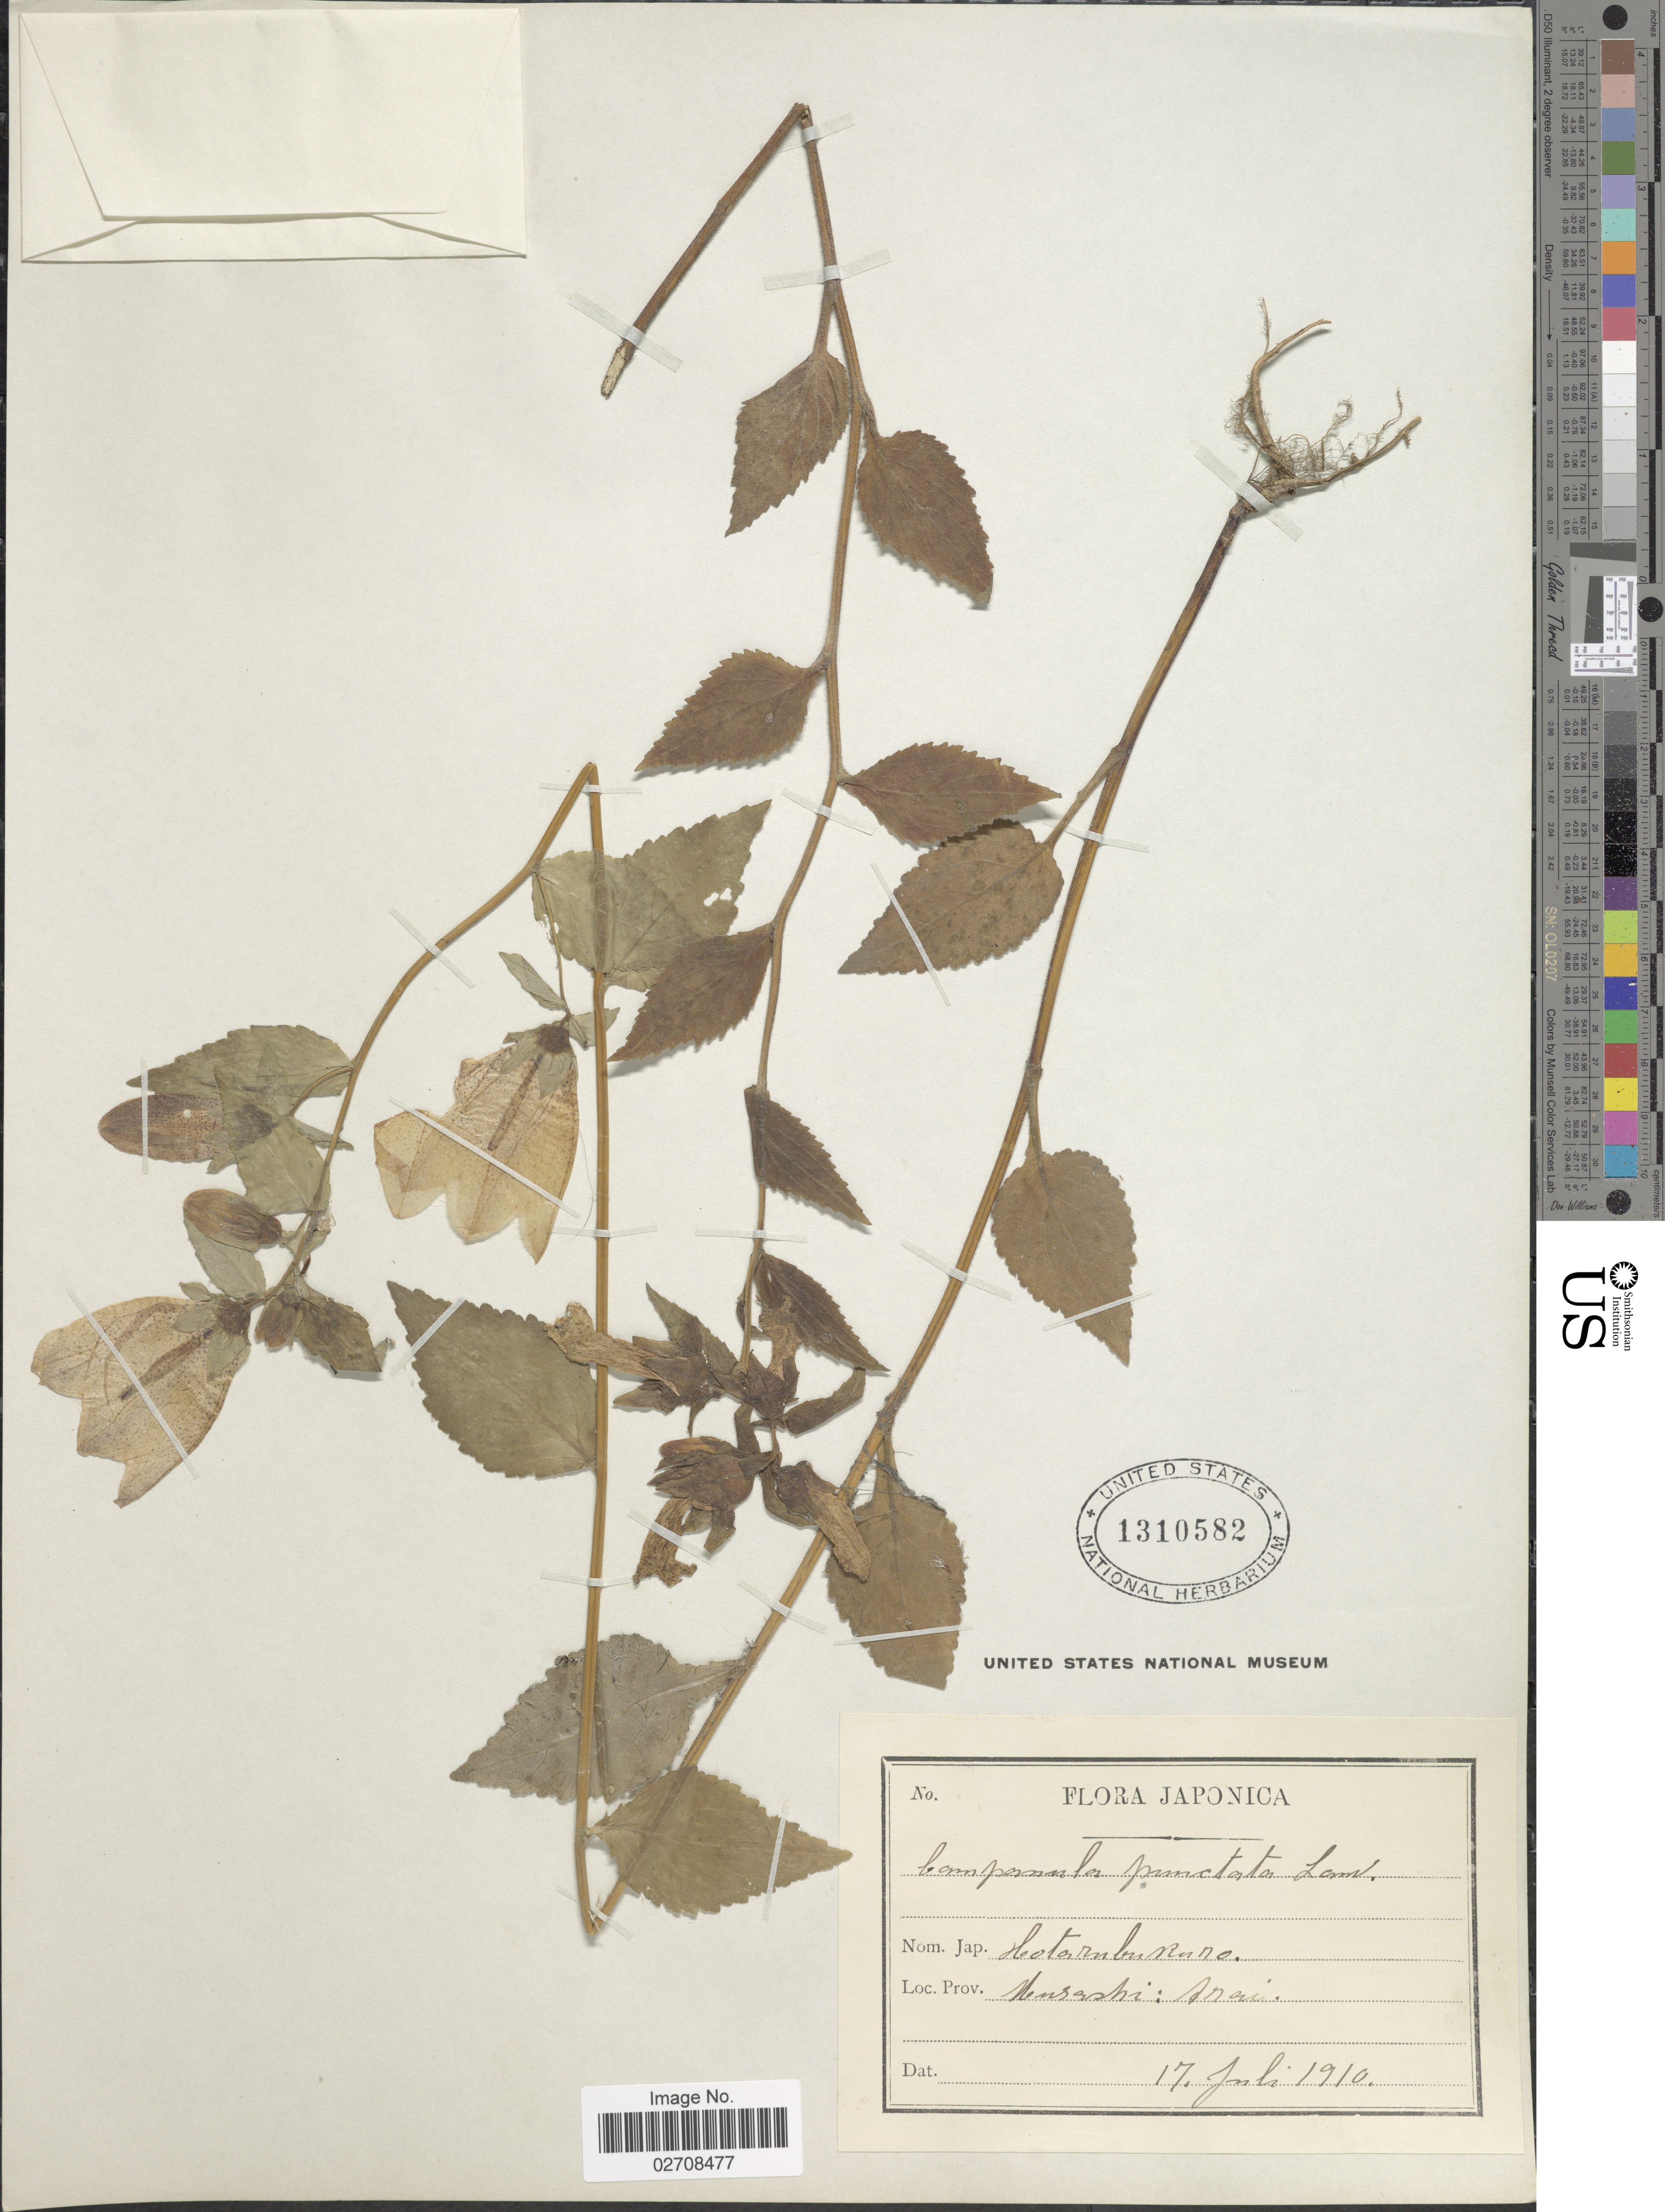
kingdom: Plantae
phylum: Tracheophyta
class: Magnoliopsida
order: Asterales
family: Campanulaceae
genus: Campanula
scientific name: Campanula punctata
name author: Lam.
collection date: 1910-07-17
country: Japan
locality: Unsashi: Irai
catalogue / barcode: US 1310582